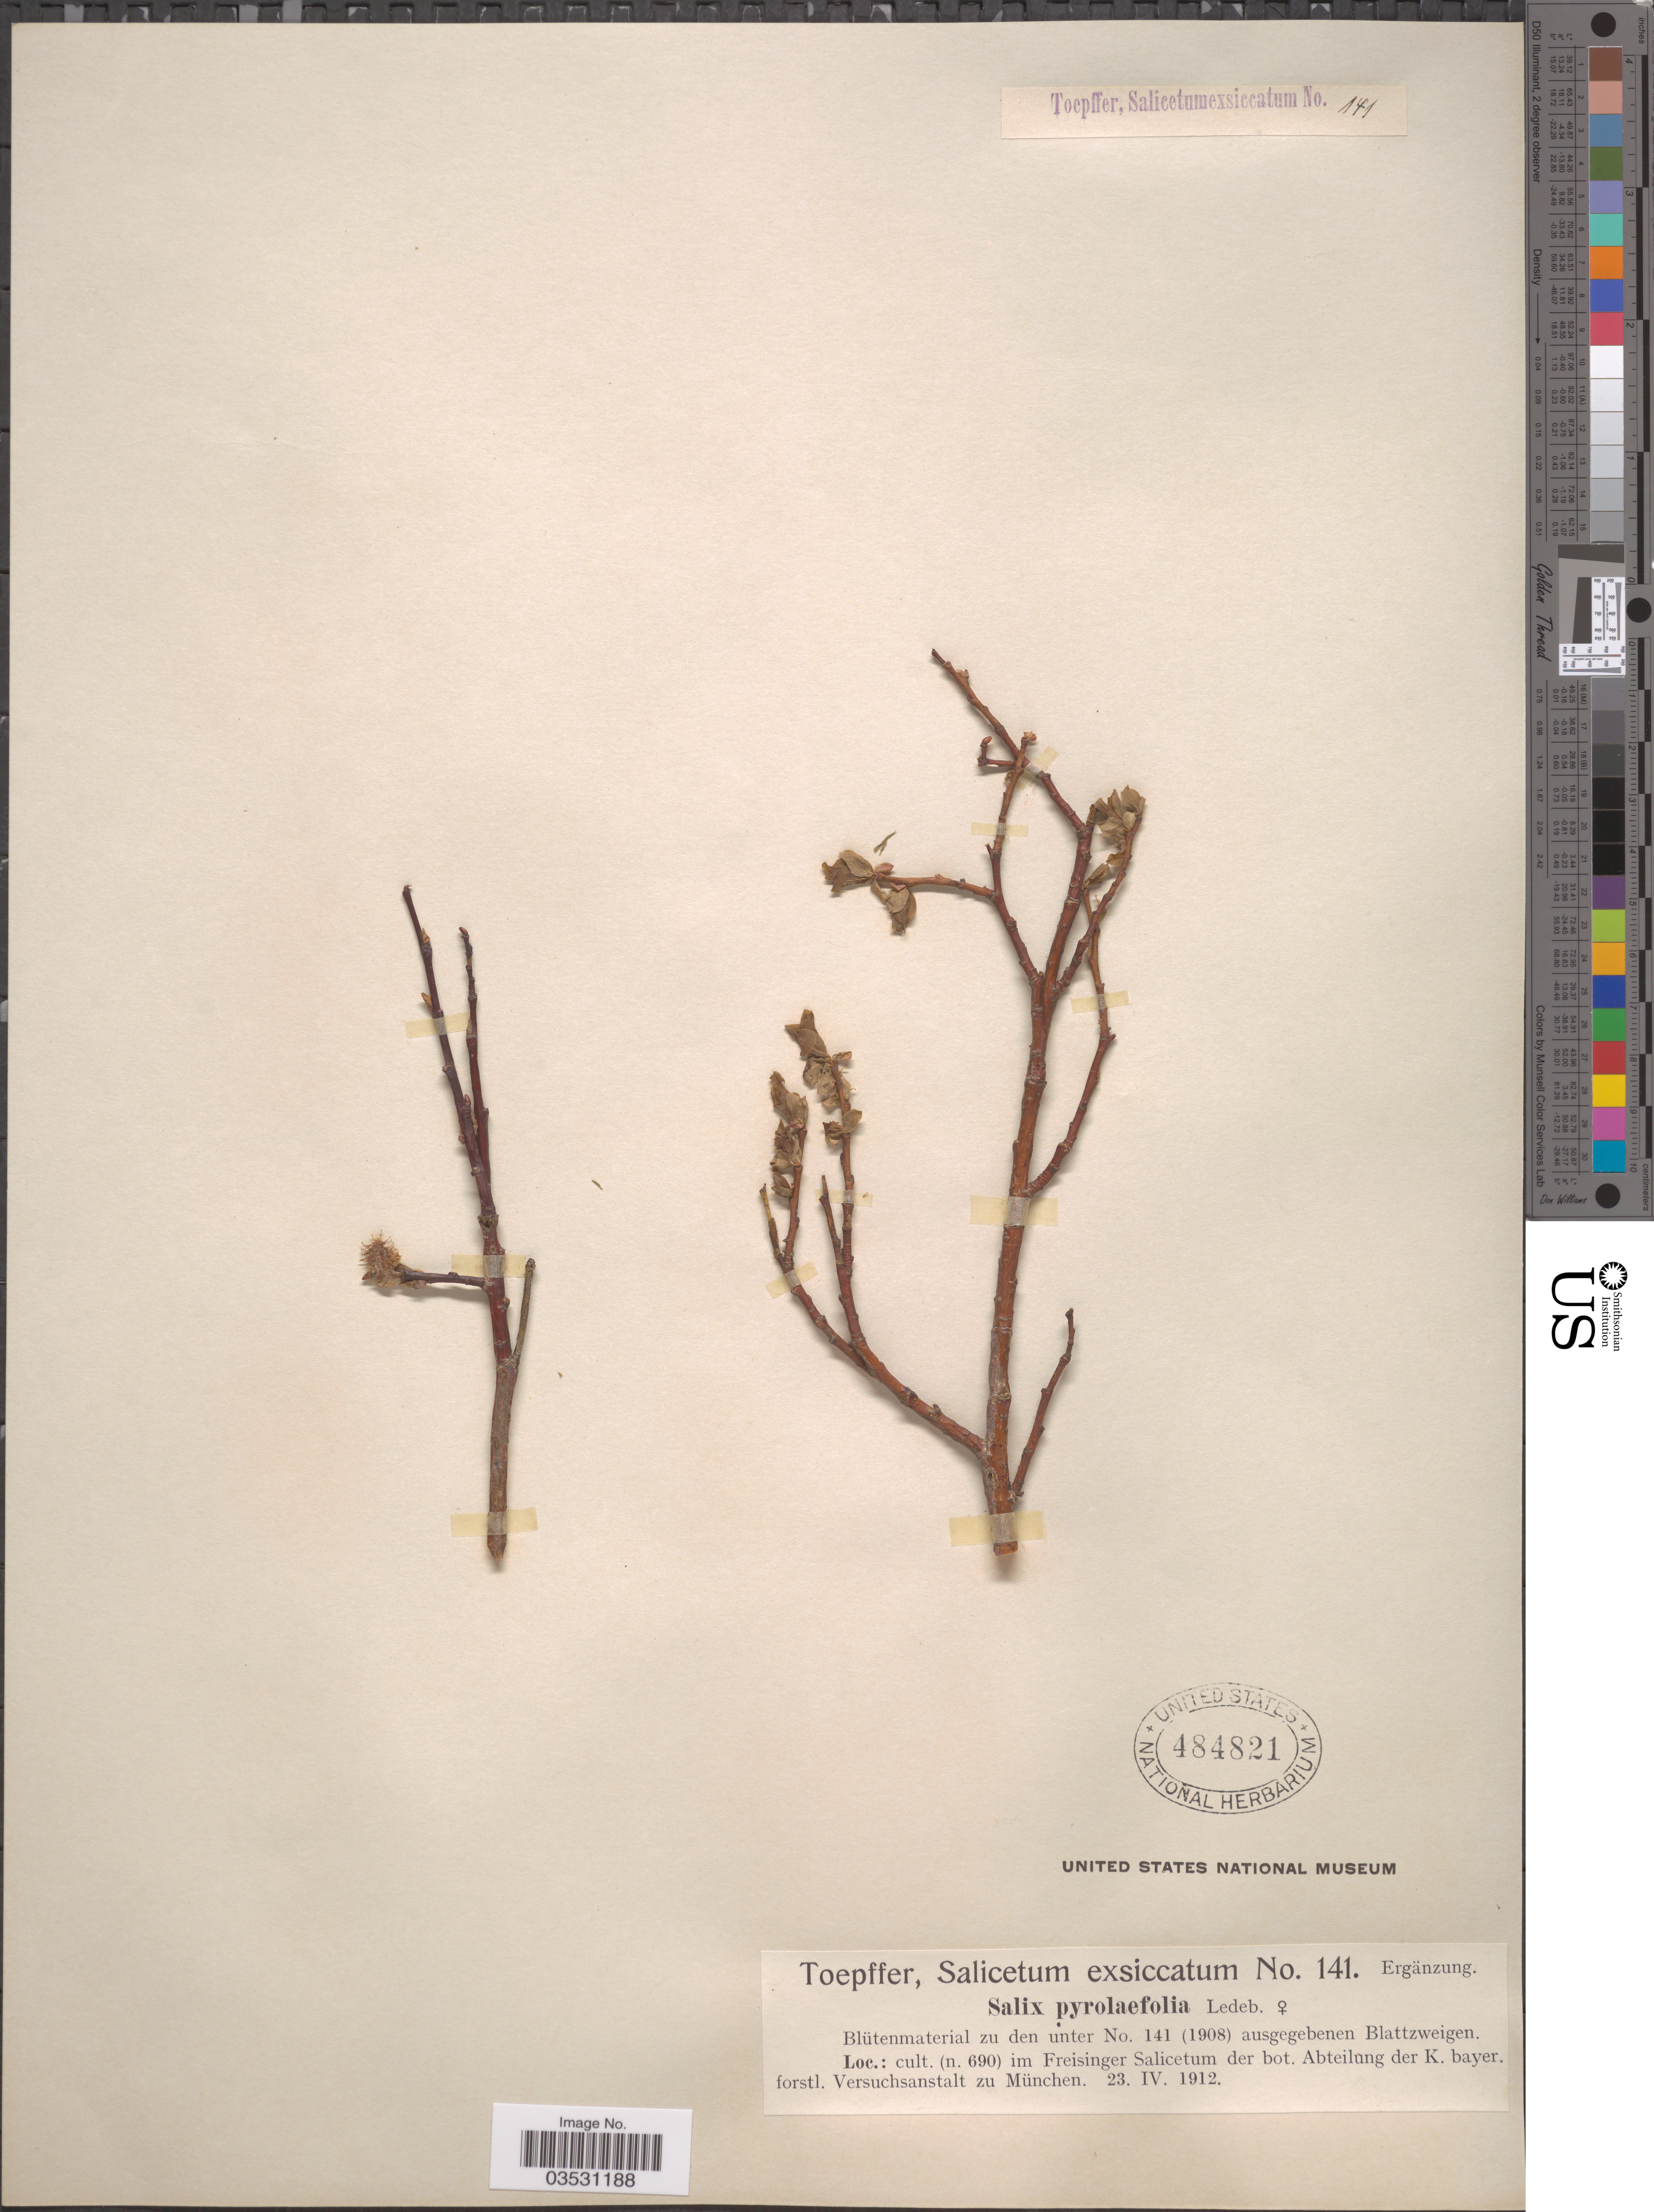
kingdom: Plantae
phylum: Tracheophyta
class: Magnoliopsida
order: Malpighiales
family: Salicaceae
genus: Salix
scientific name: Salix pyrolaefolia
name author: Schleich.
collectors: A. Toepffer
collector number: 141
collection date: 1912-04-23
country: Germany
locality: Cult. (n. 690) im Freisinger Salicetum der bot. Abteilung der K. bayer. forstl. Versuchsanstalt zu München.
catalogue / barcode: US 484821